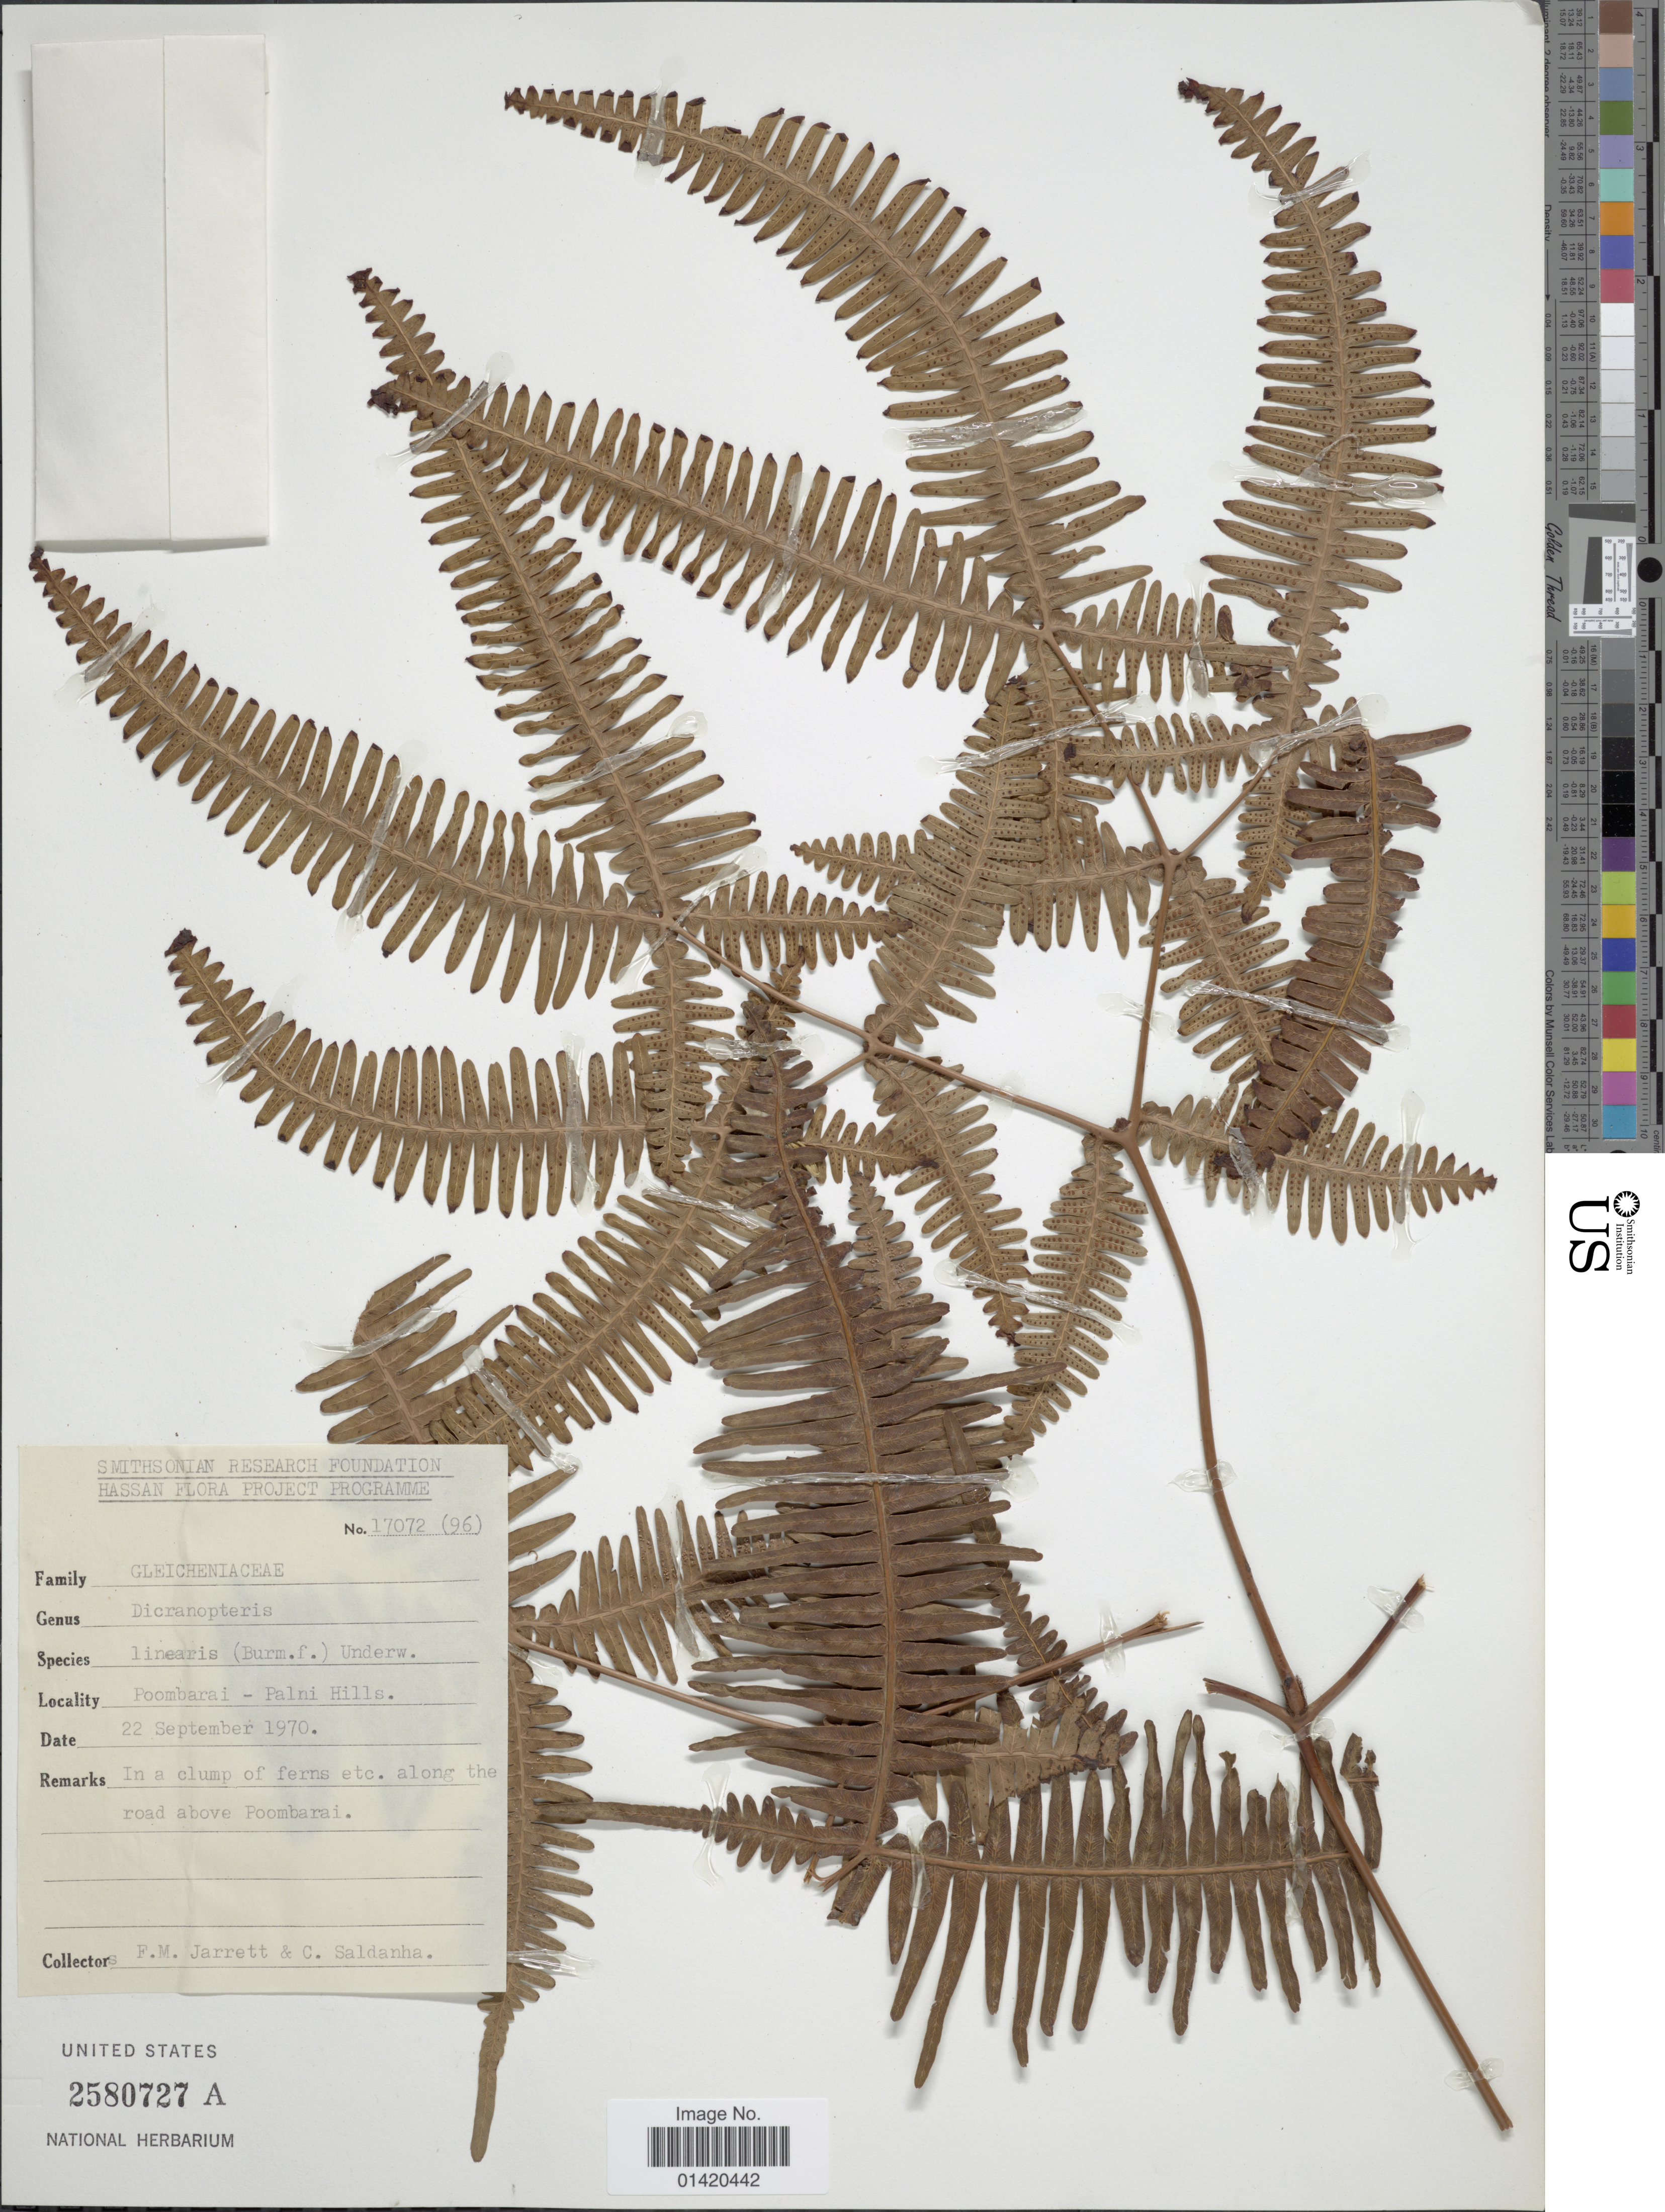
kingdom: Plantae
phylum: Tracheophyta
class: Polypodiopsida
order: Gleicheniales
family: Gleicheniaceae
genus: Dicranopteris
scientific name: Dicranopteris linearis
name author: (Burm. f.) Underw.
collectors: F. M. Jarrett & C. Saldanha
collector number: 17072 (96)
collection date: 1970-09-22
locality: Hassan, Poombarai - Palni Hills, In a clump of ferns etc. along the road above Poombarai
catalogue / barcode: US 2580727A